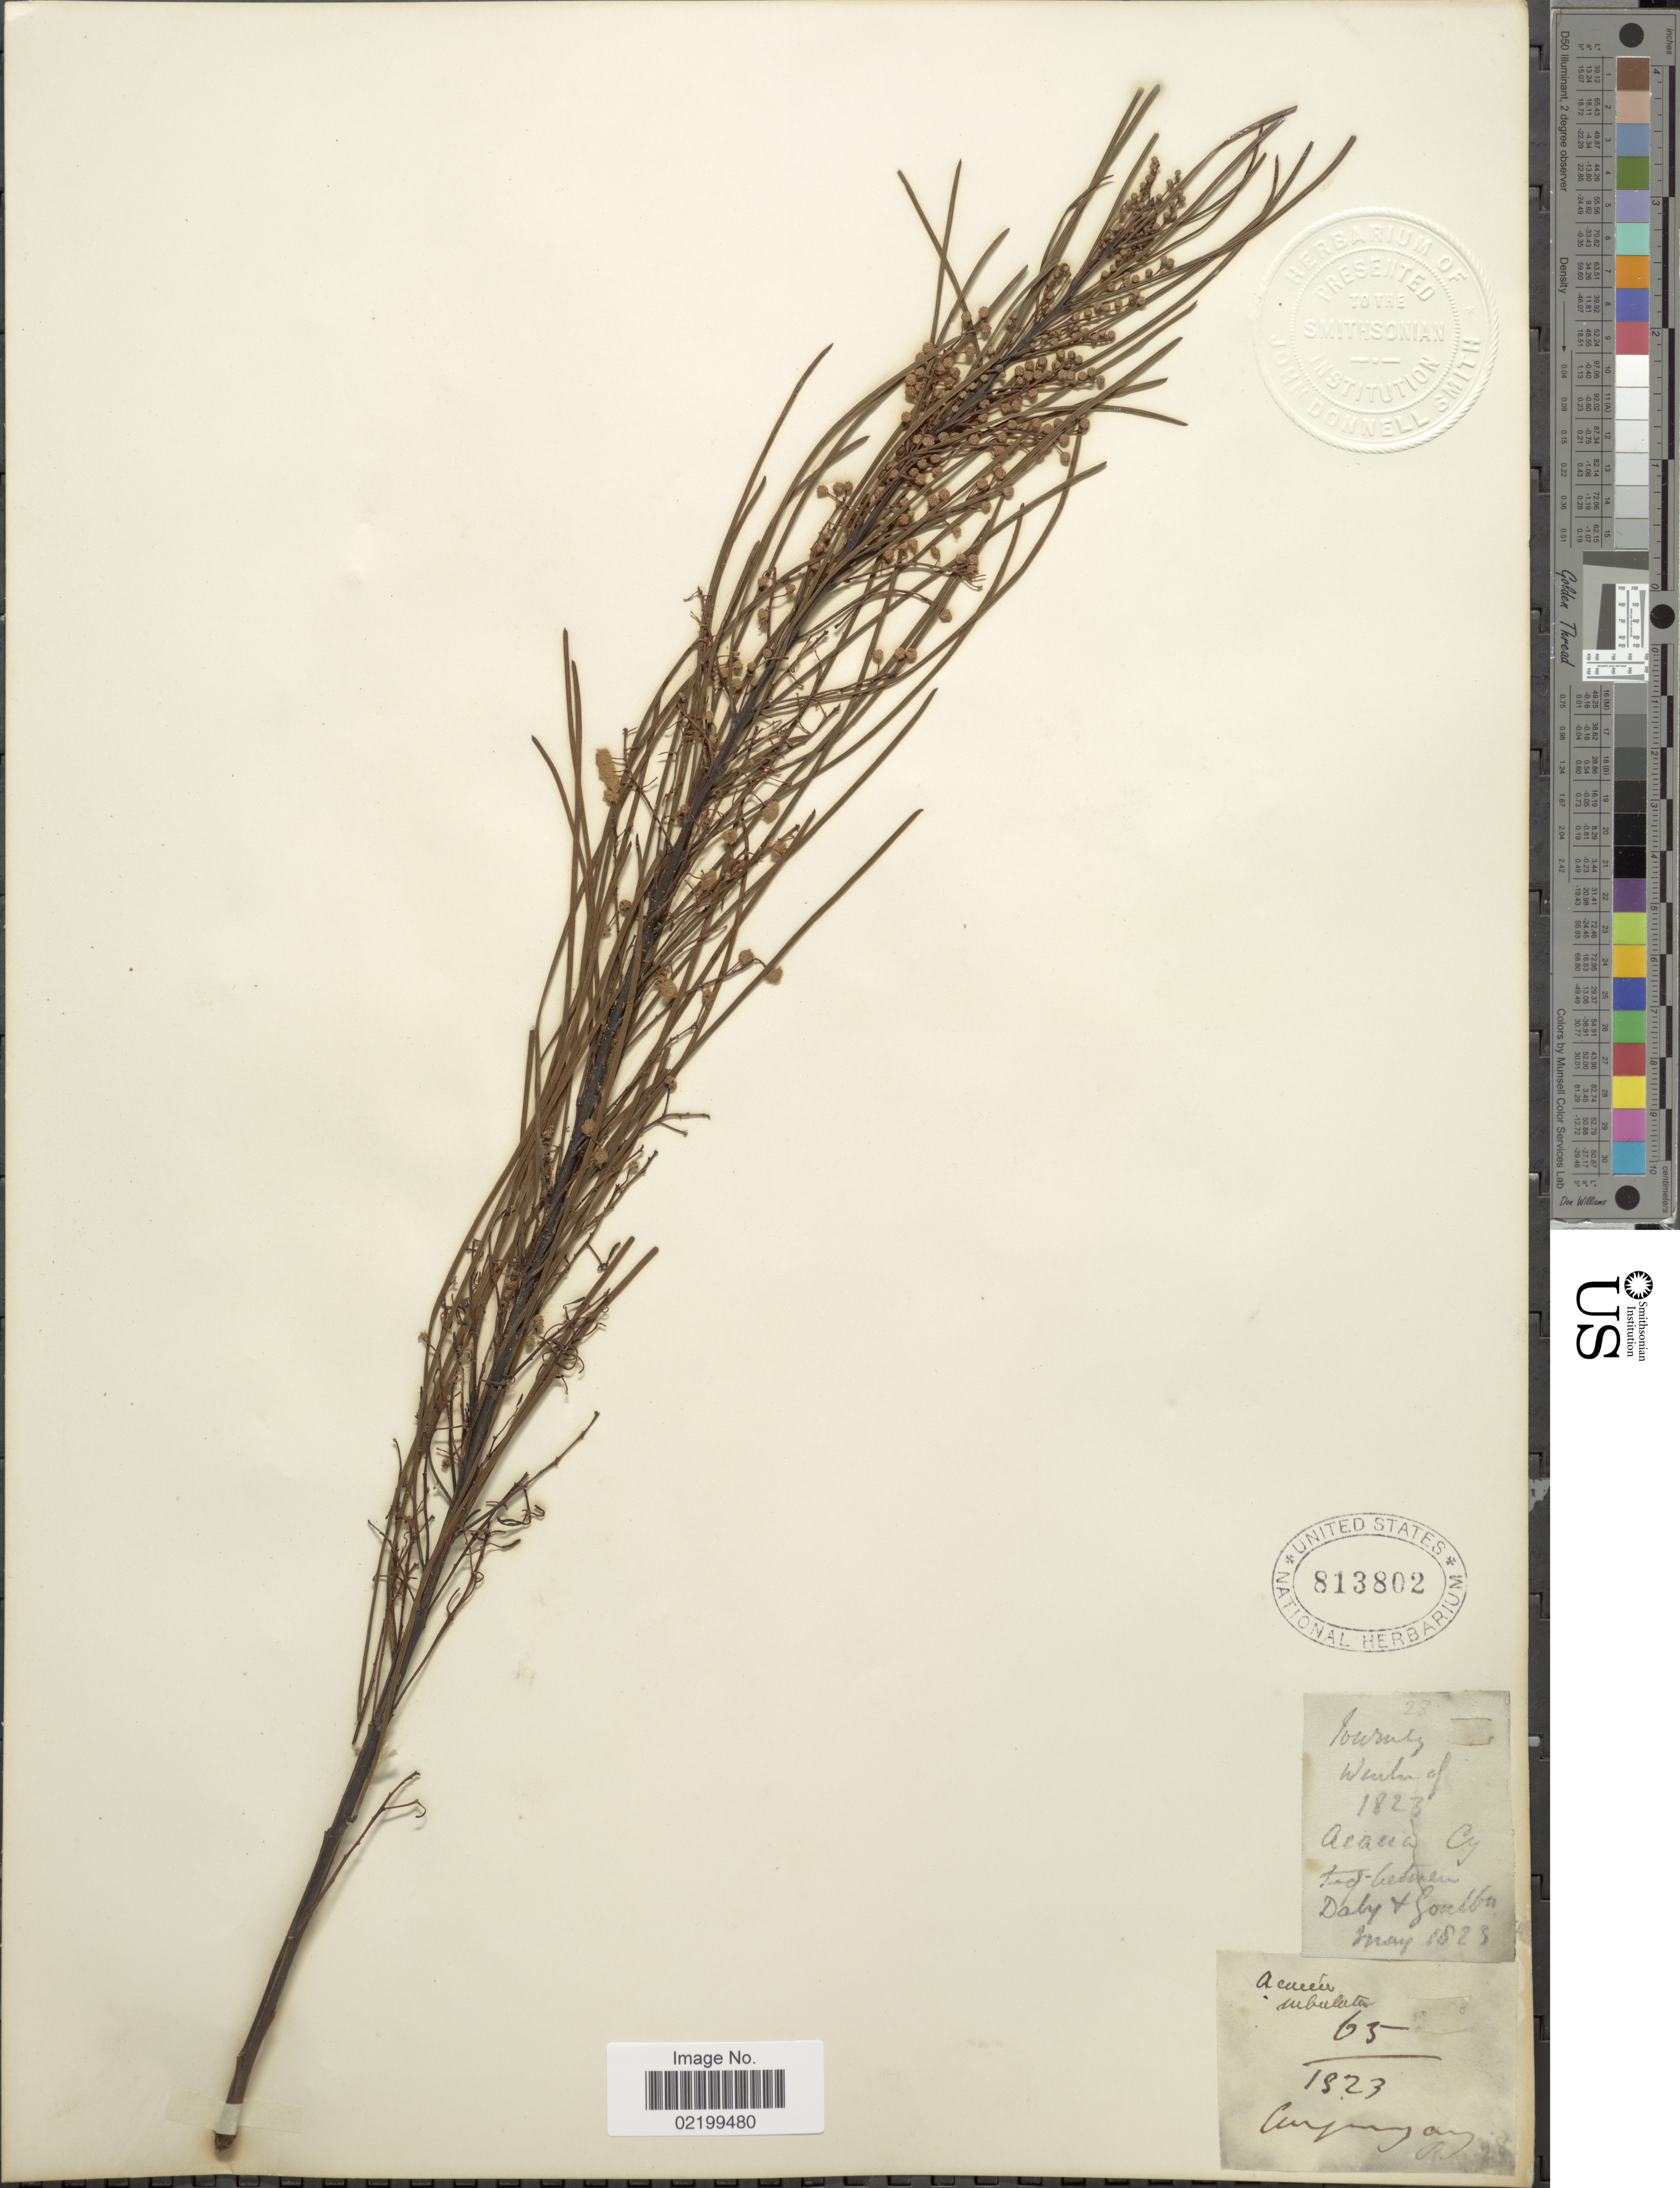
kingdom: Plantae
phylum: Tracheophyta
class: Magnoliopsida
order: Fabales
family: Fabaceae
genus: Acacia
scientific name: Acacia subulata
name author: Bonpl.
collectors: Collector illegible, Daly & Collector illegible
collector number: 25/65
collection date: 1823-05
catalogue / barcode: US 813802